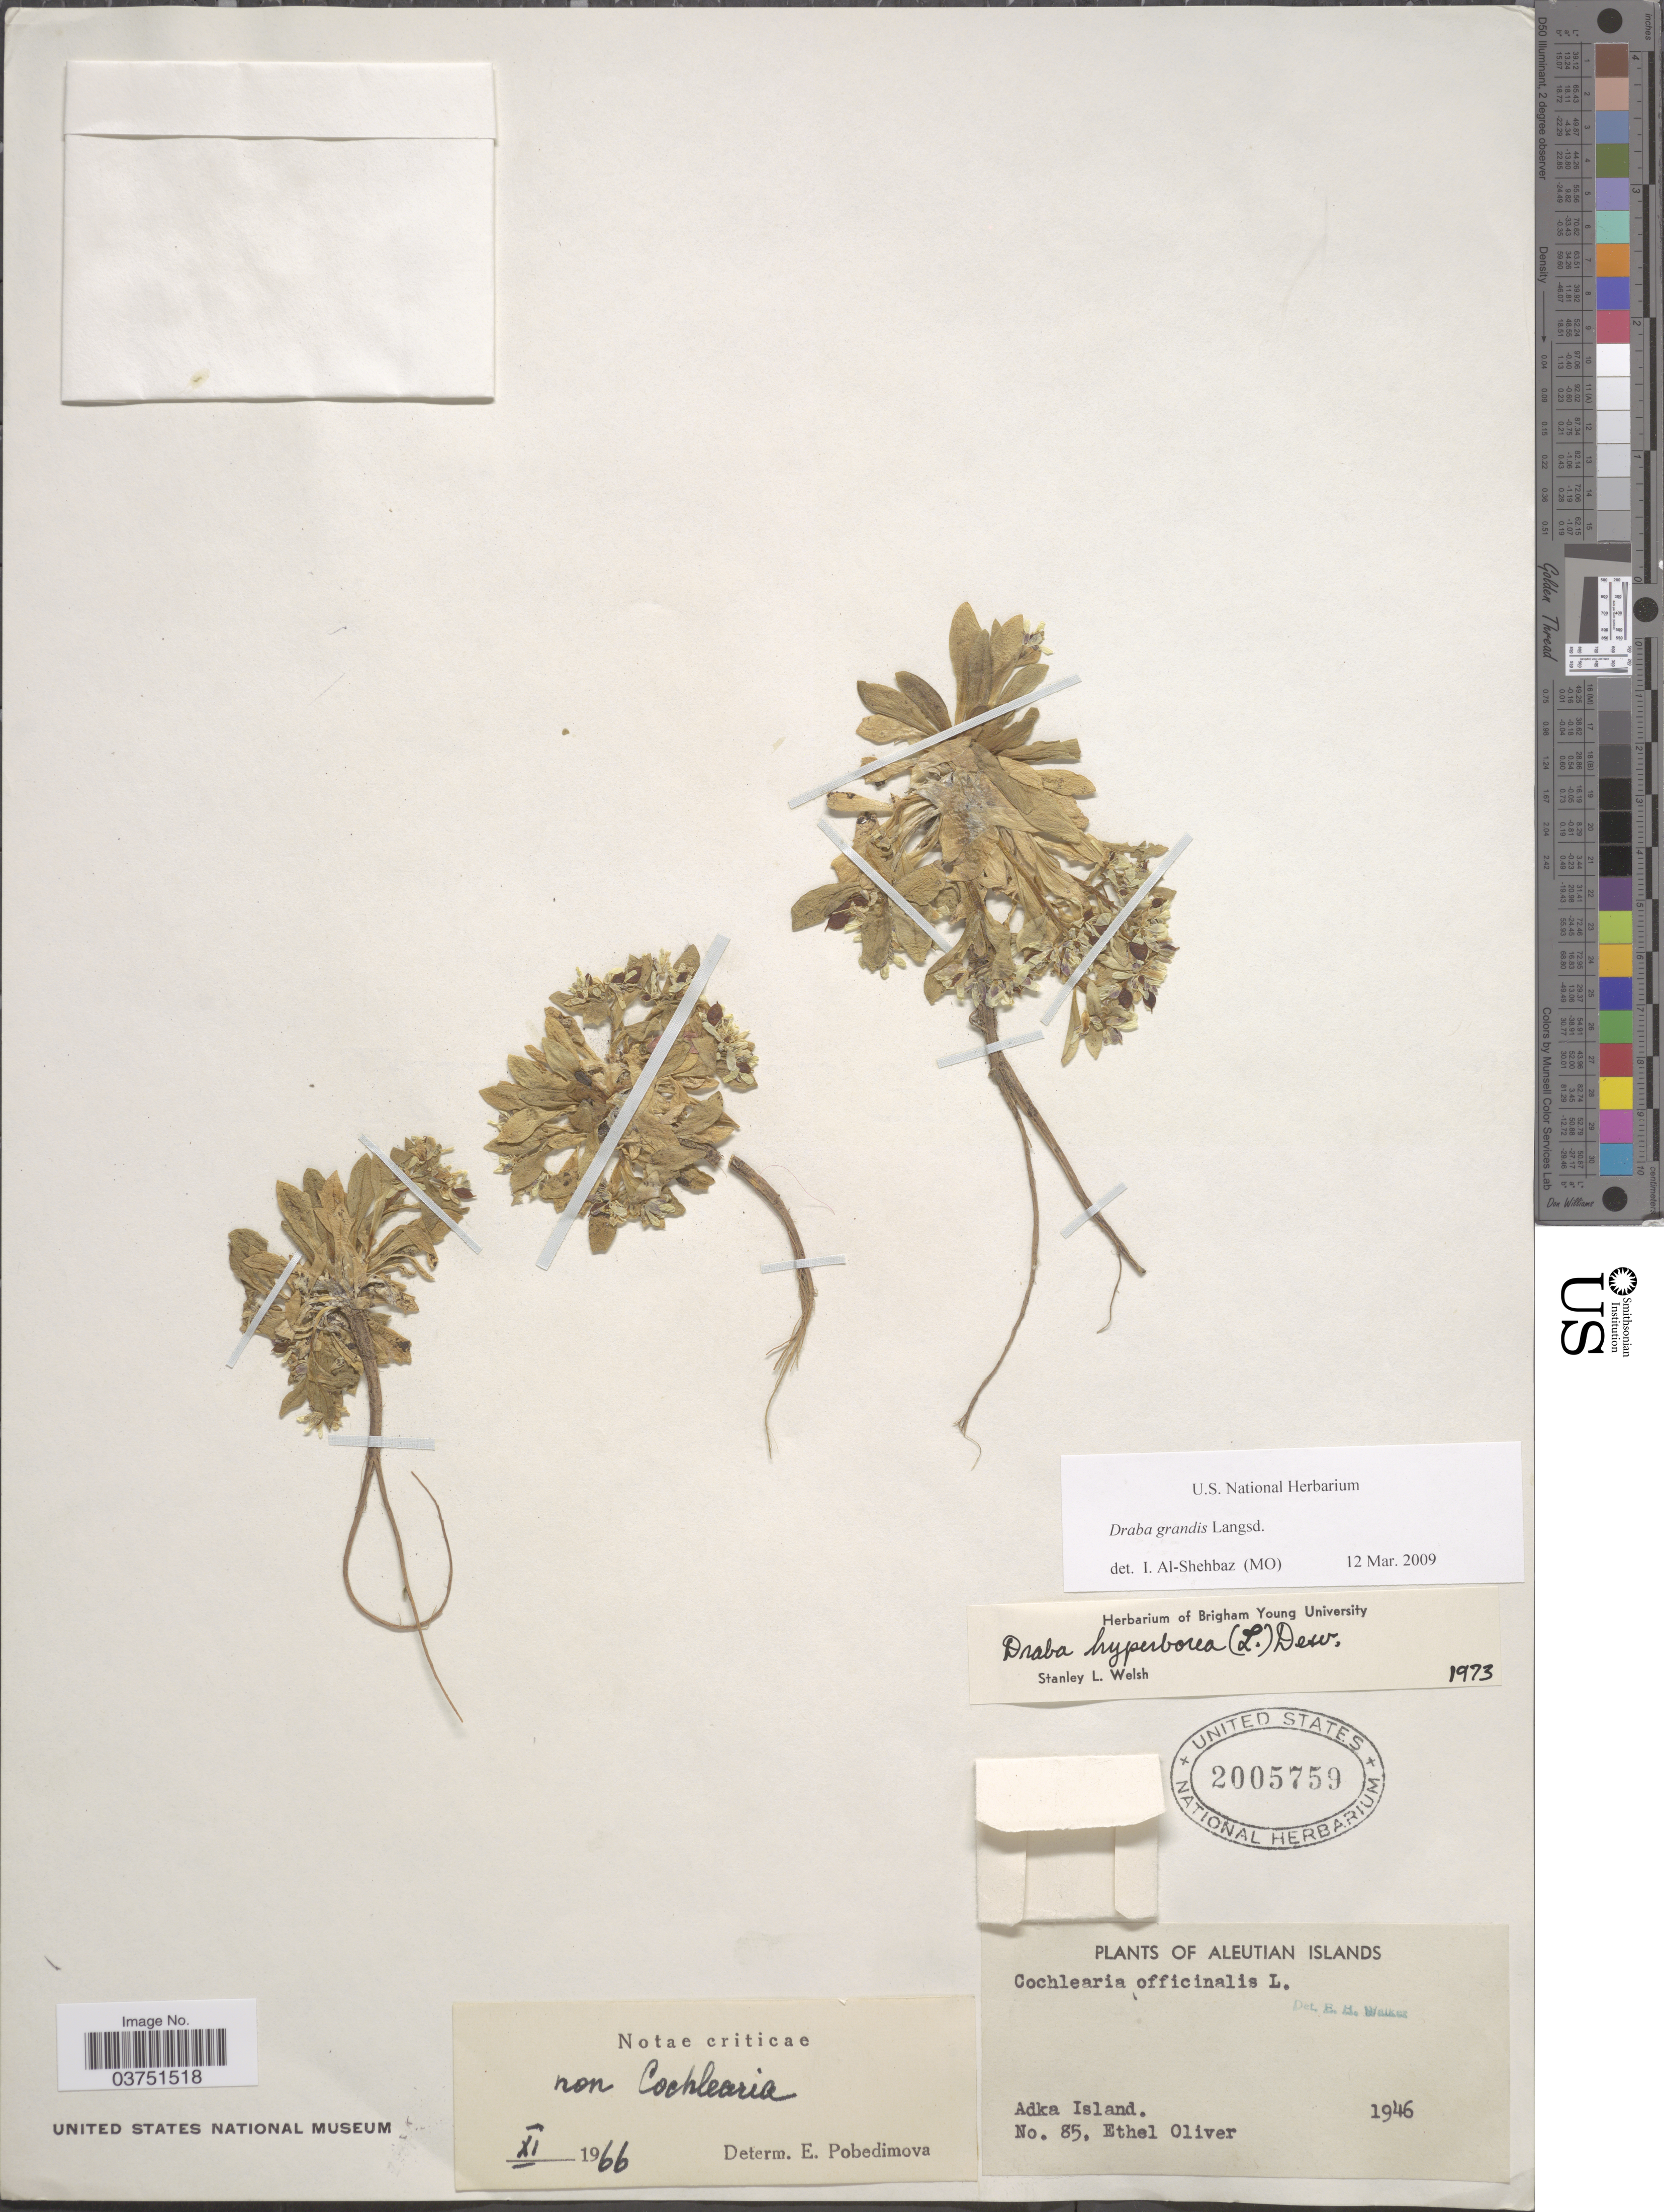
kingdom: Plantae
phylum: Tracheophyta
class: Magnoliopsida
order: Brassicales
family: Brassicaceae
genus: Draba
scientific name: Draba grandis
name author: Langsd. ex DC.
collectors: E. Oliver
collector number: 85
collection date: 1946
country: United States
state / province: Alaska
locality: Aleutian Islands; Adka Island.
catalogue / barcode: US 2005759